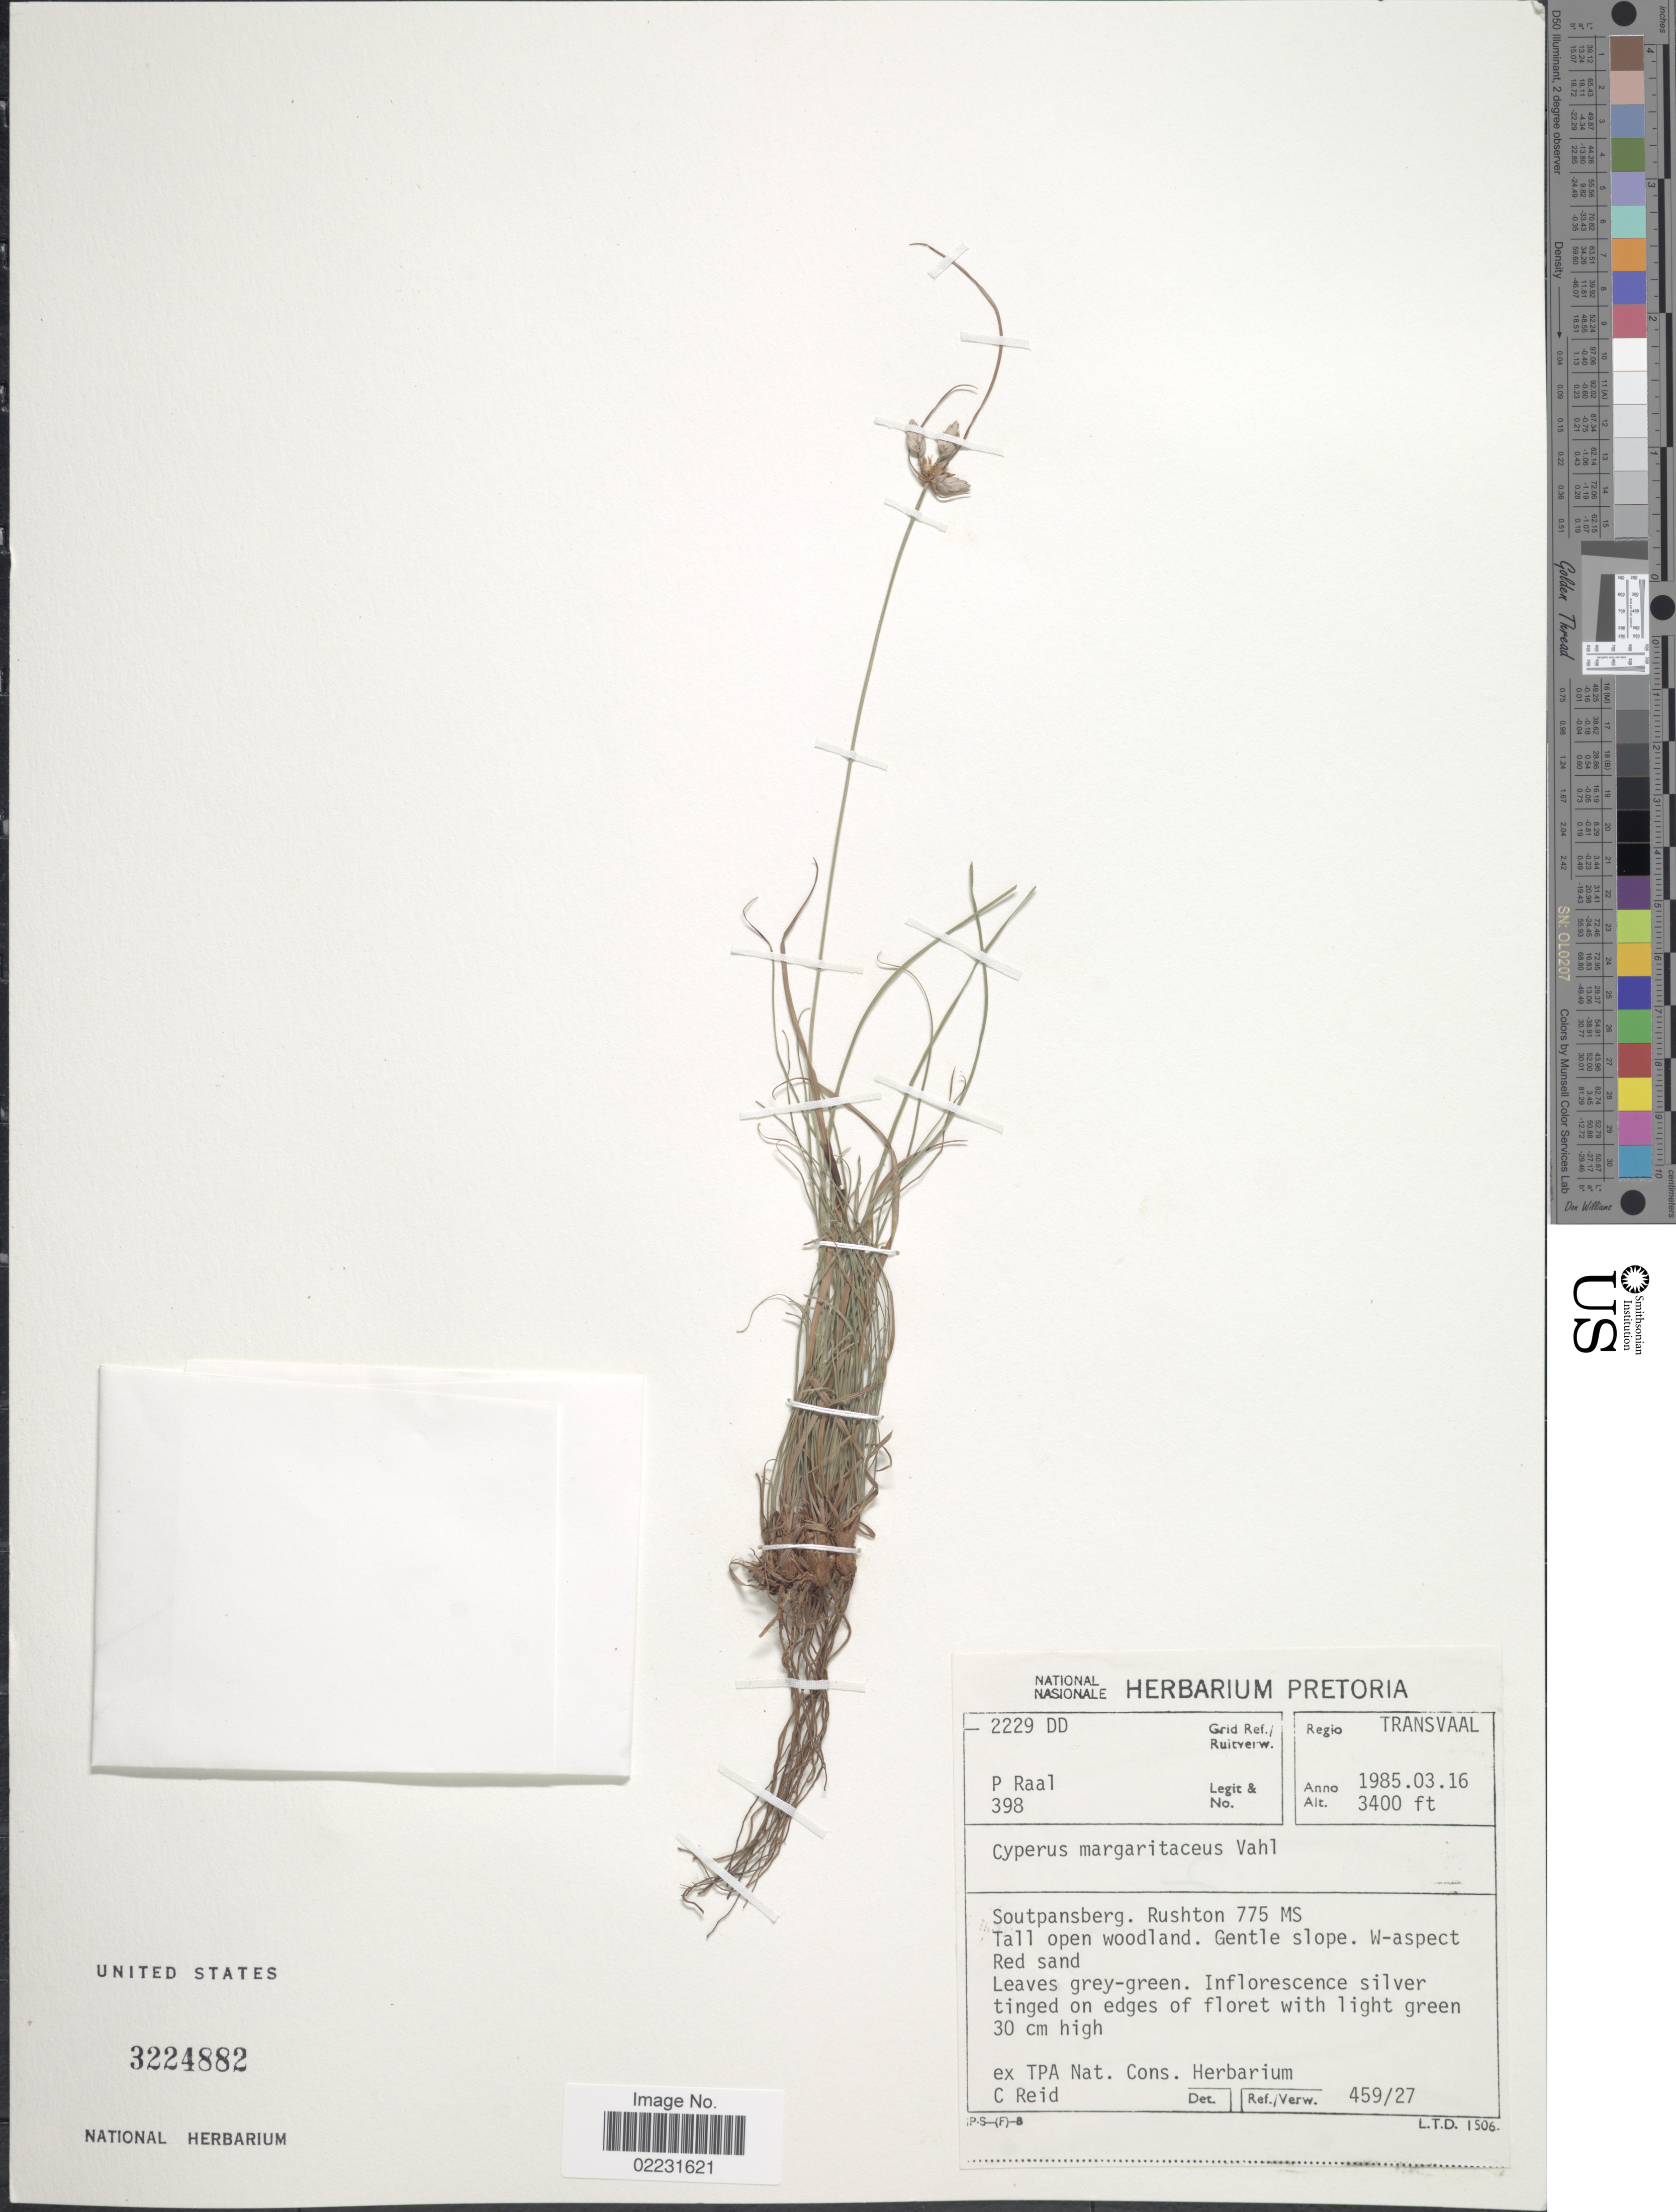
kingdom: Plantae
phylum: Tracheophyta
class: Liliopsida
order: Poales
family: Cyperaceae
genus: Cyperus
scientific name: Cyperus margaritaceus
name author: Vahl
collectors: P. Raal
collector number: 398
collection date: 1985-03-16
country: South Africa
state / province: Limpopo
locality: Transvaal, Soutpansberg, Rushton 775 MS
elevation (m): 1036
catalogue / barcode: US 3224882